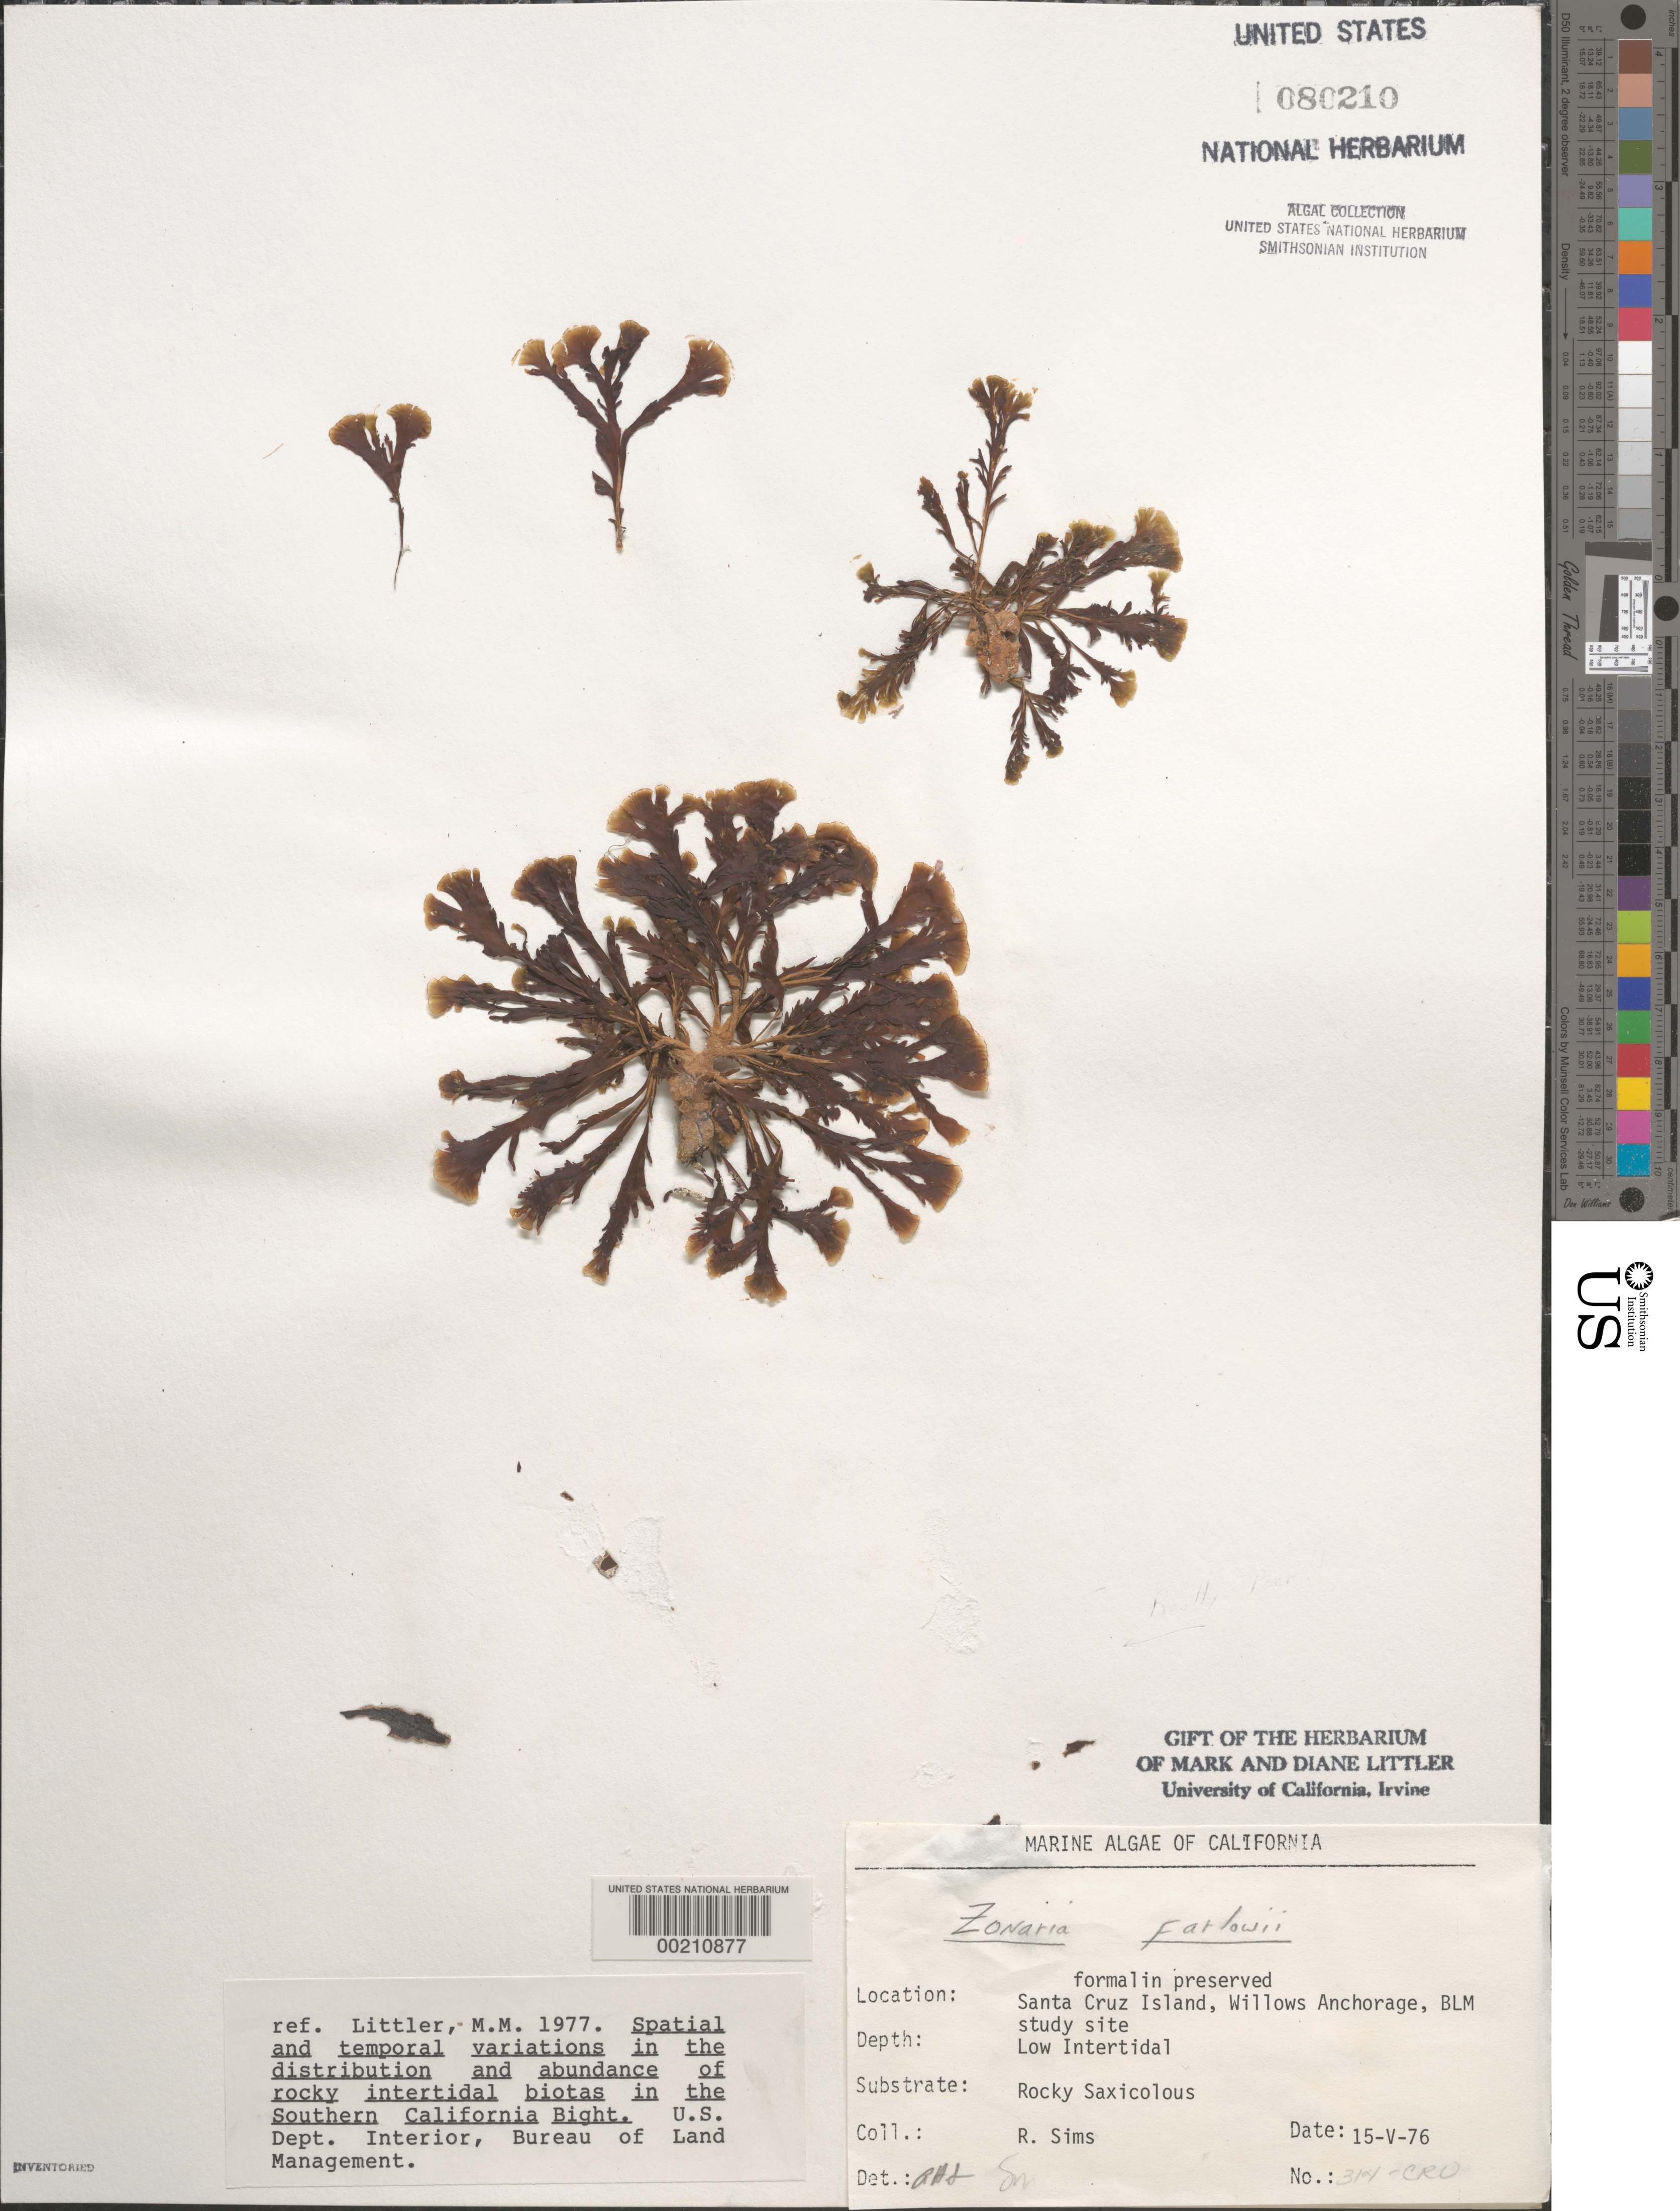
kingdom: Chromista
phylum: Ochrophyta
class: Phaeophyceae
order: Dictyotales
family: Dictyotaceae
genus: Zonaria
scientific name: Zonaria farlowii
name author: Setch. & N.L. Gardner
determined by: Sims, Robert H.; Murray, S. N.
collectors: R. H. Sims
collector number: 314-cru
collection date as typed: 15 May 1976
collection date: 1976-05-15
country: United States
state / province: California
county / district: Santa Barbara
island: Santa Cruz Island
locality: Willows Anchorage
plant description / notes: BLM-SOCALBIGHT Rocky Intertidal Survey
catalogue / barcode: US 80210